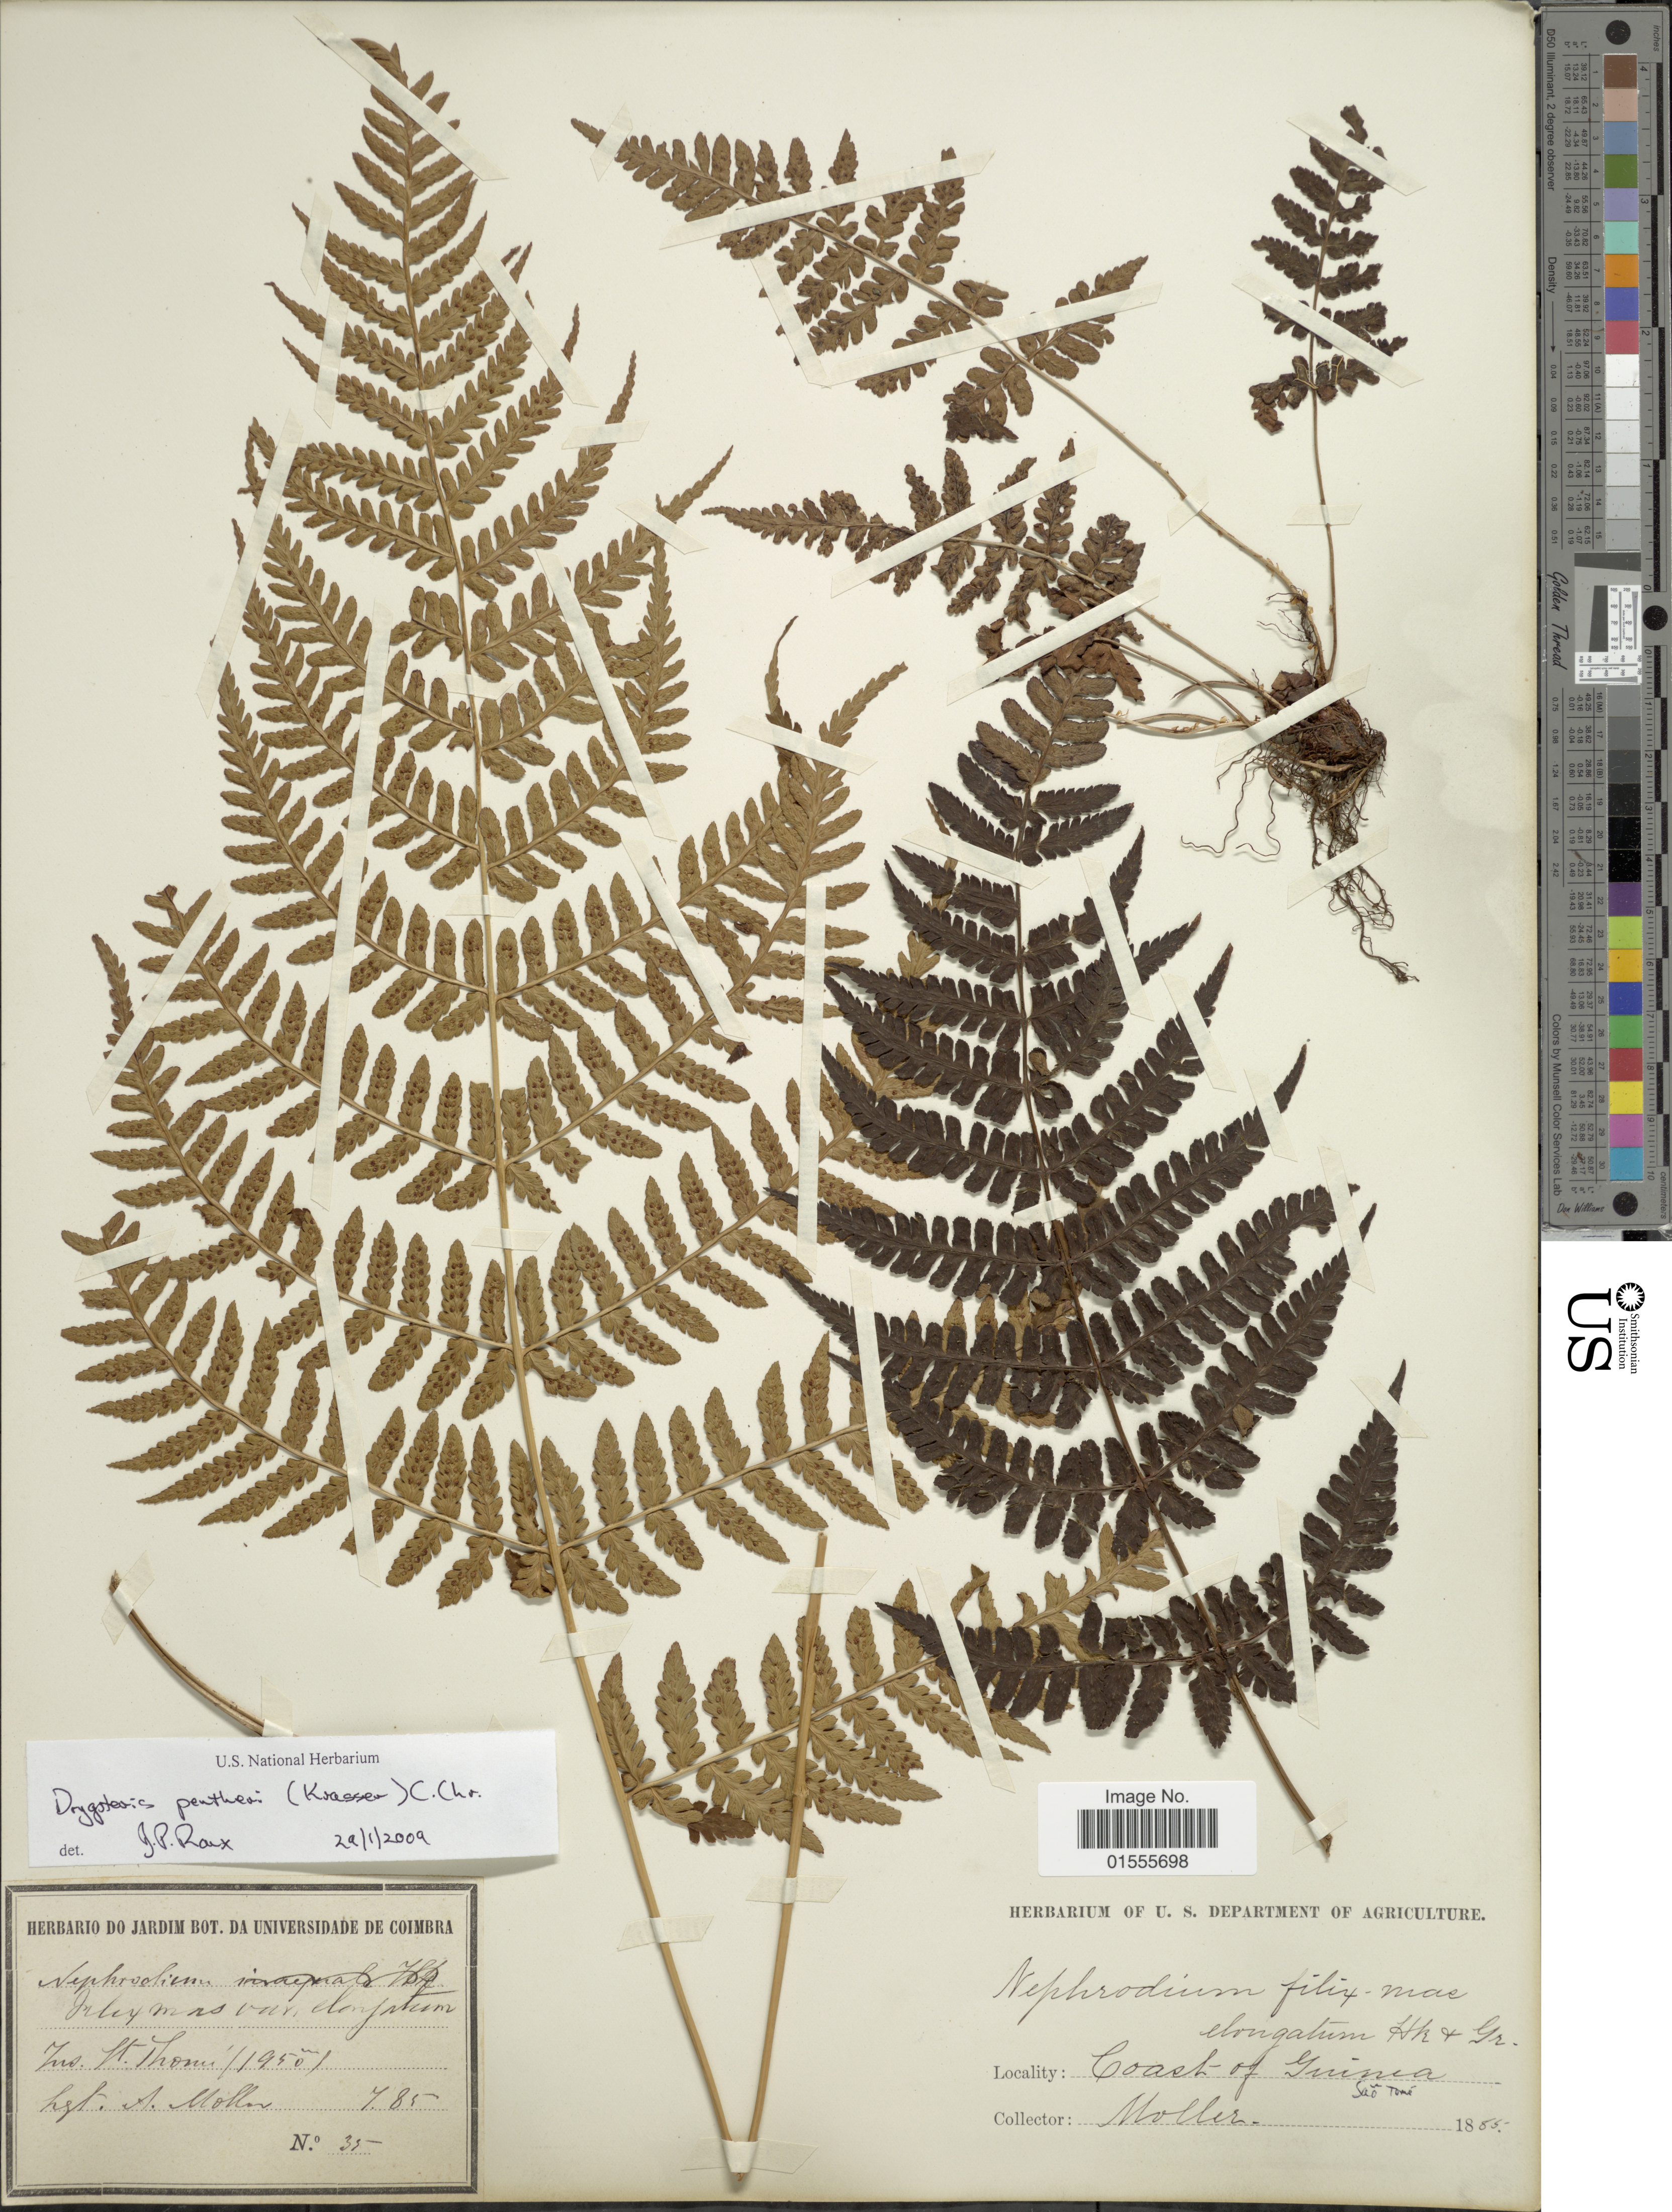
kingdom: Plantae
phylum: Tracheophyta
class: Polypodiopsida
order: Polypodiales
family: Dryopteridaceae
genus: Dryopteris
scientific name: Dryopteris pentheri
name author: (Krasser) C. Chr.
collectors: A. Moller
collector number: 35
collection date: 1885-07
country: São Tomé and Principe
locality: Ins St thomas, Coast of Guinea [interpreted]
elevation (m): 1950